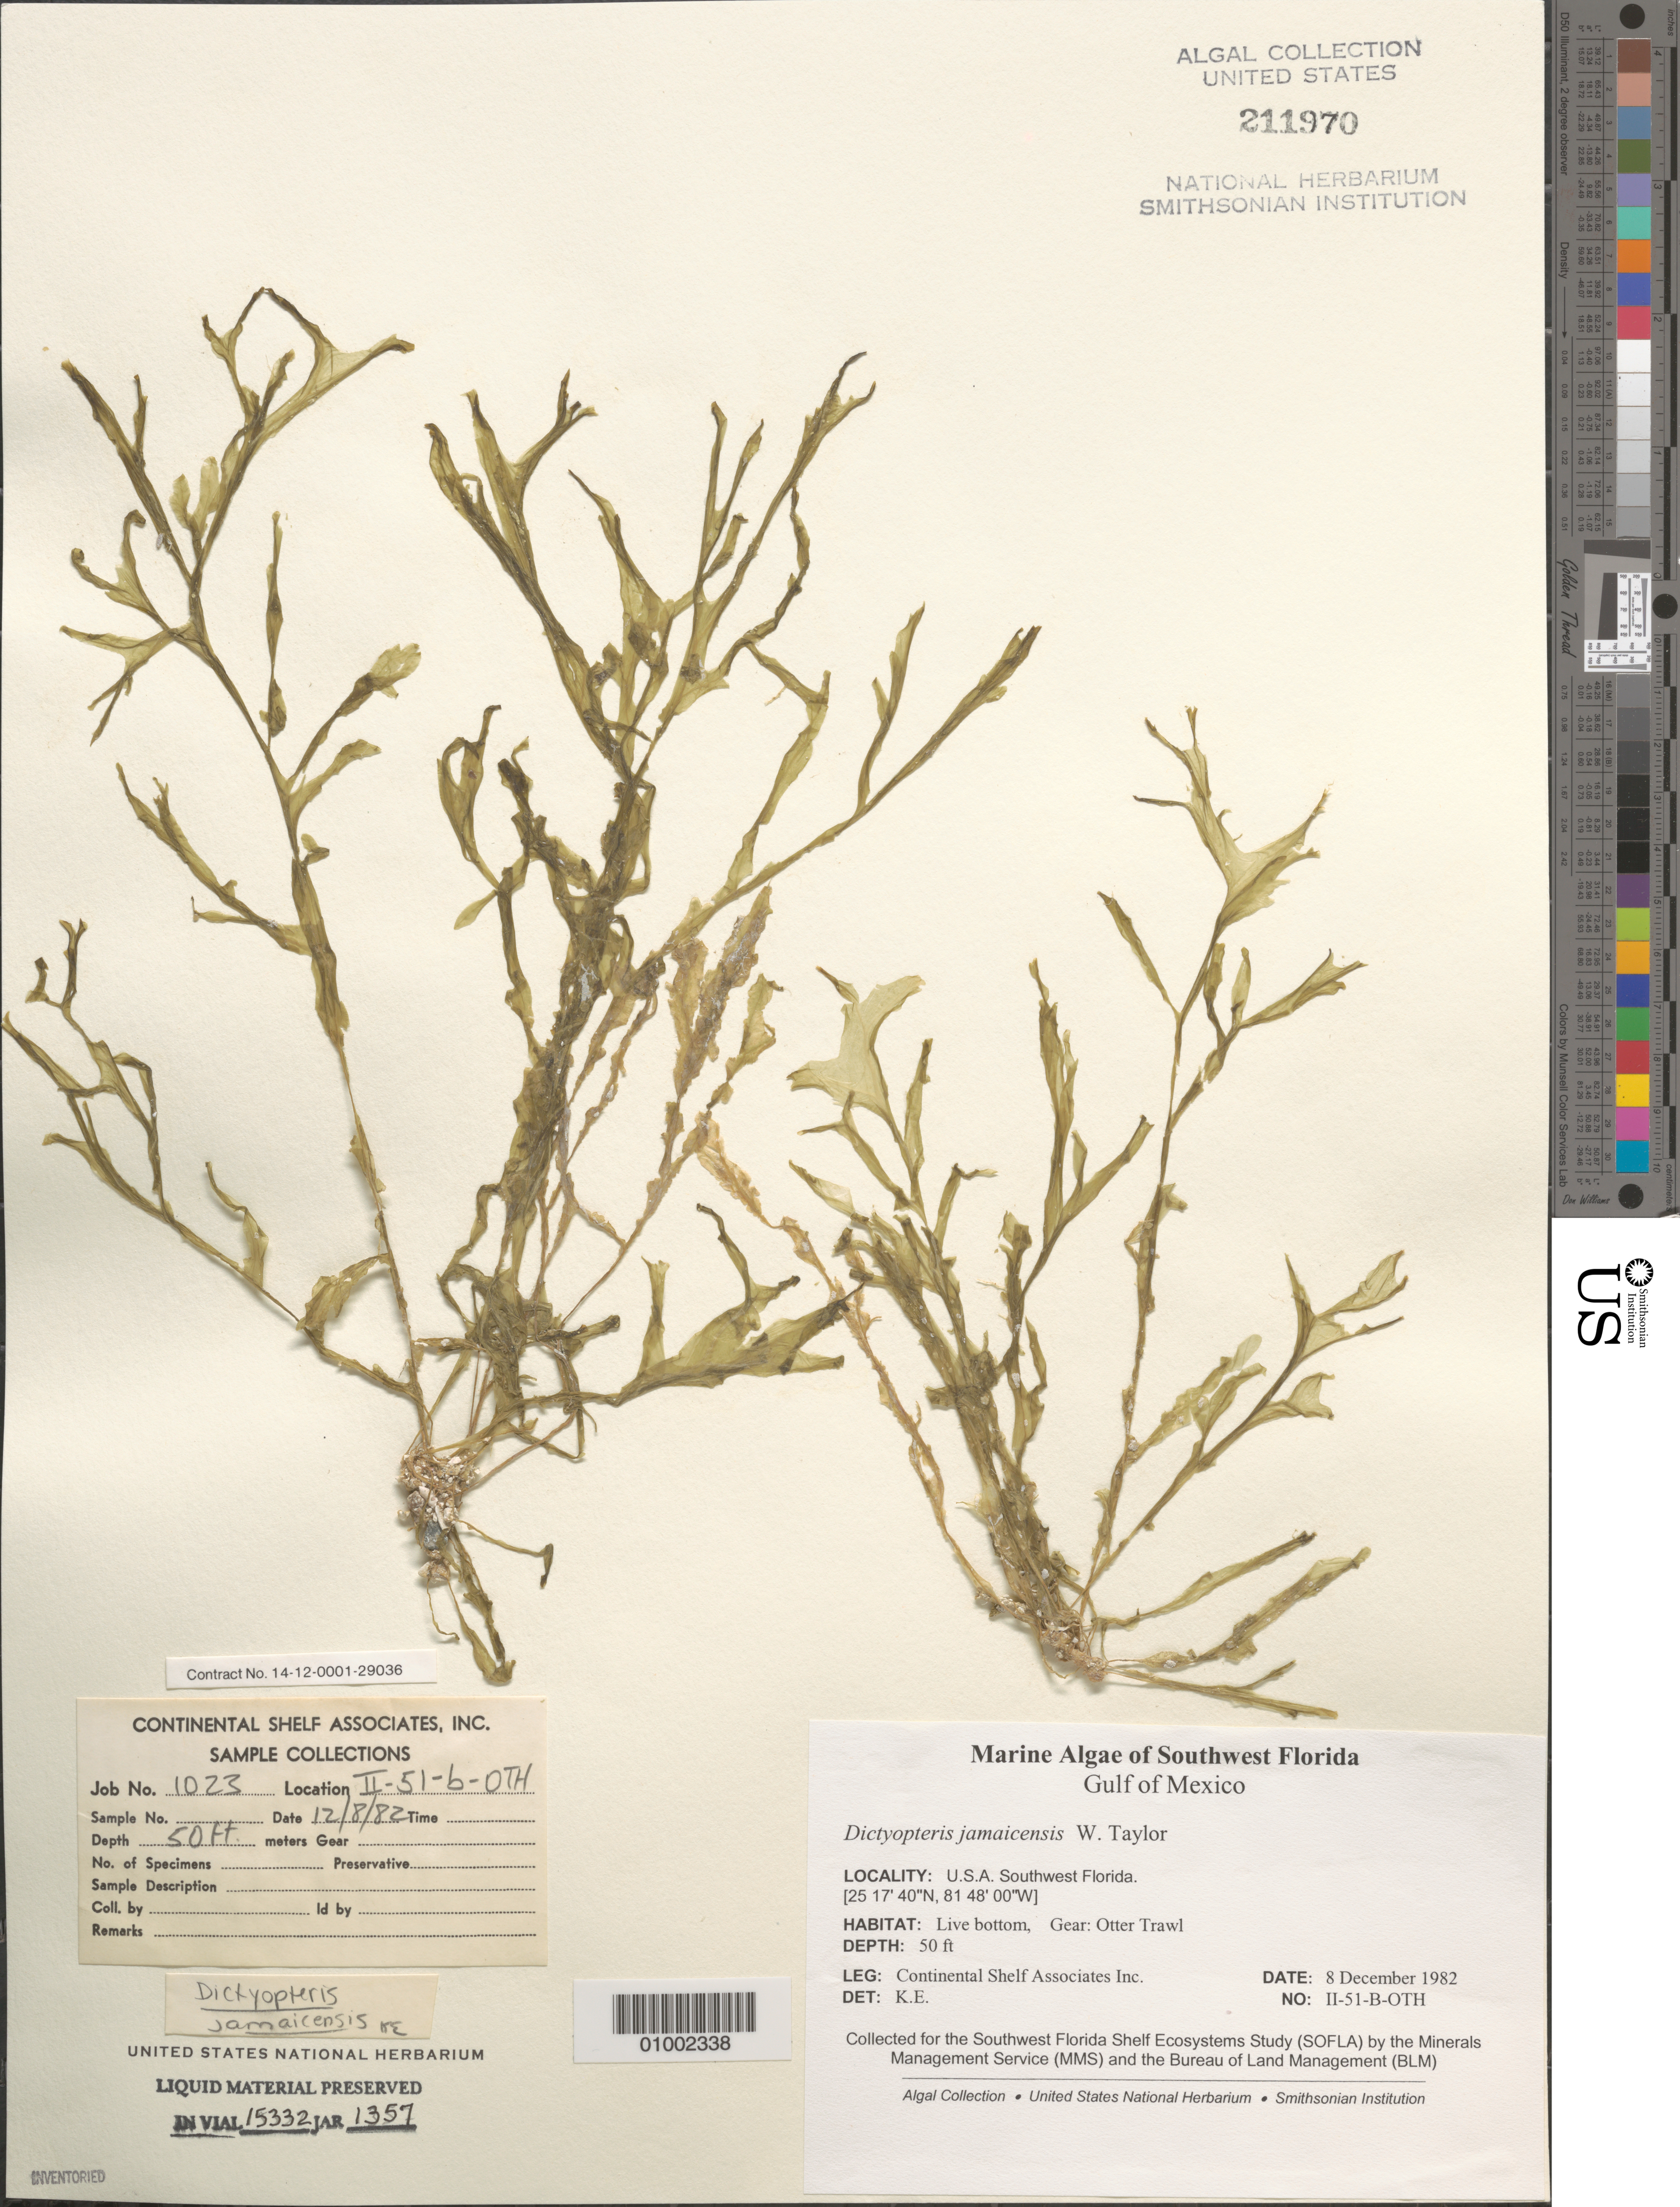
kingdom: Chromista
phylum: Ochrophyta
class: Phaeophyceae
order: Dictyotales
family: Dictyotaceae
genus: Dictyopteris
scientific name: Dictyopteris jamaicensis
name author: W.R. Taylor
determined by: E., K.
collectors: Continental Shelf Associates Inc.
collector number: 1023-II-51-B-OTH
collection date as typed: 08 Dec 1982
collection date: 1982-12-08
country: United States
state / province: Florida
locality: Gulf of Mexico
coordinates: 25 17'40"N, 81 48'00"W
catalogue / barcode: US 211970